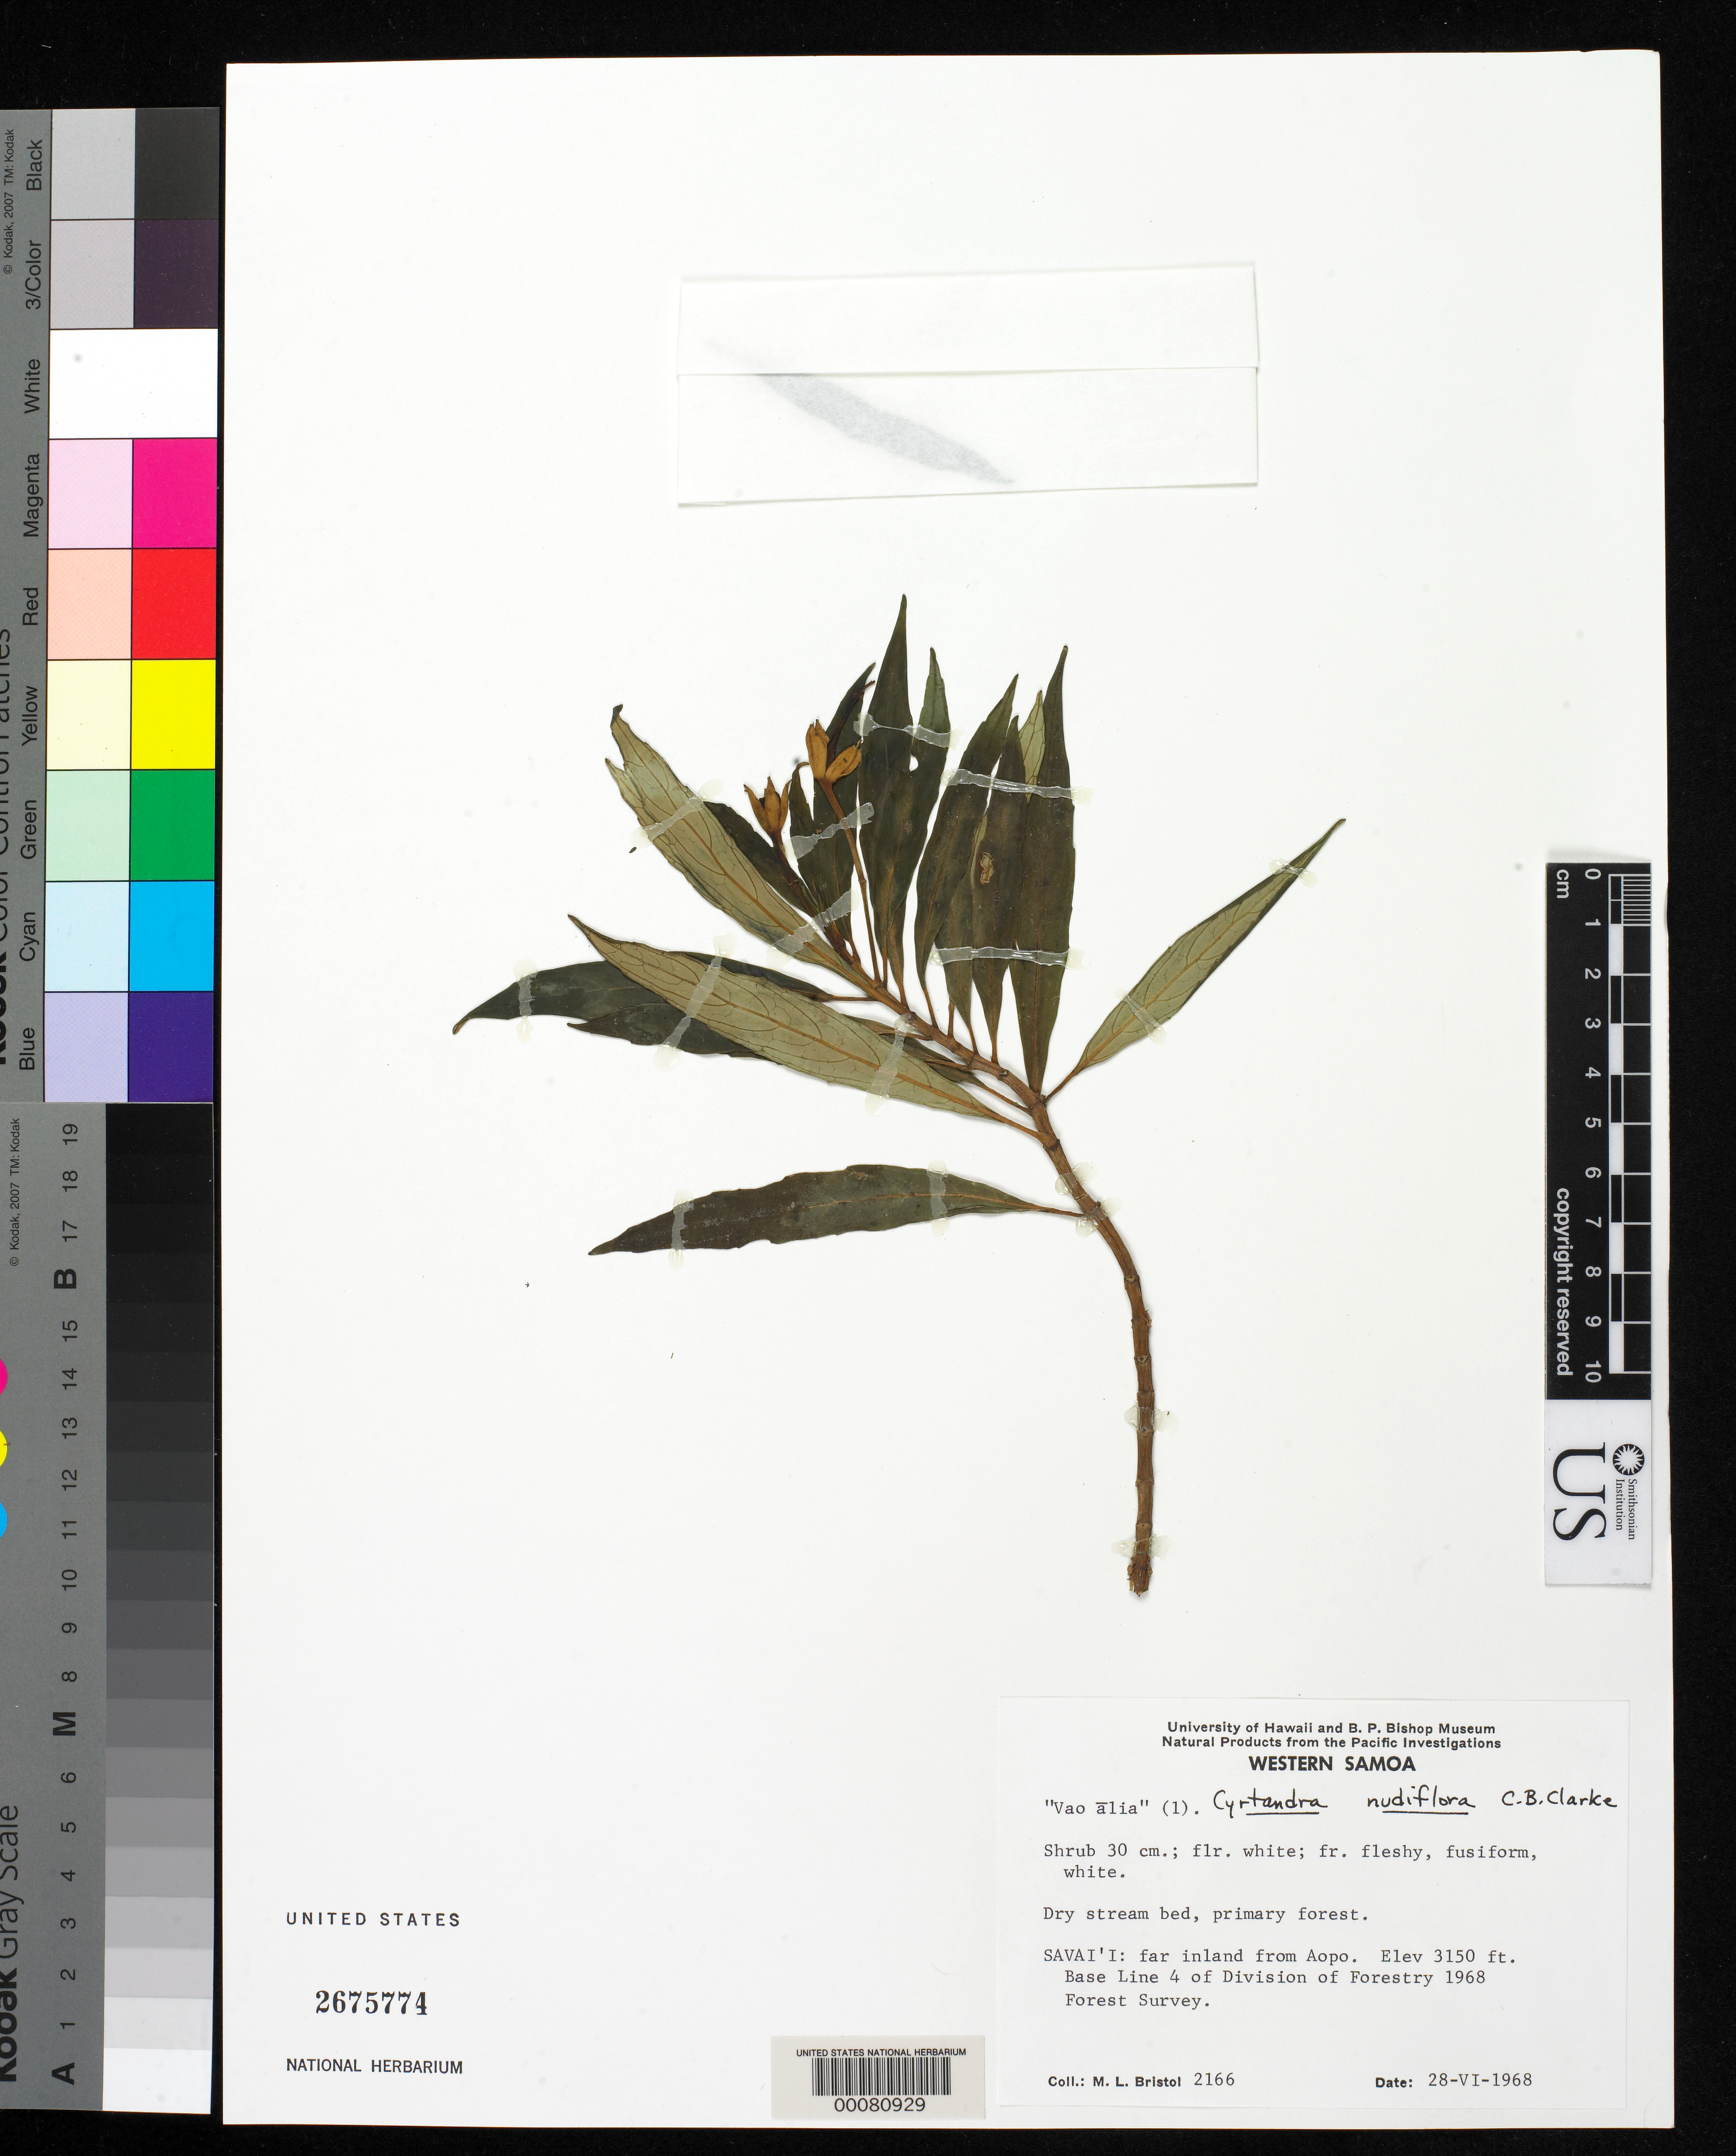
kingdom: Plantae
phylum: Tracheophyta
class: Magnoliopsida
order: Lamiales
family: Gesneriaceae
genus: Cyrtandra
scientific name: Cyrtandra nudiflora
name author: C.B. Clarke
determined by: Johnson, Melissa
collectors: M. L. Bristol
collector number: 2166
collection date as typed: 28 Jun 1968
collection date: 1968-06-28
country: Samoa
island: Savai'i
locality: Savaii, Far inland from Aopo, base line 4 of division of forestry, 1968 forest survey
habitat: Dry stream bed, primary forest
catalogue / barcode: US 2675774